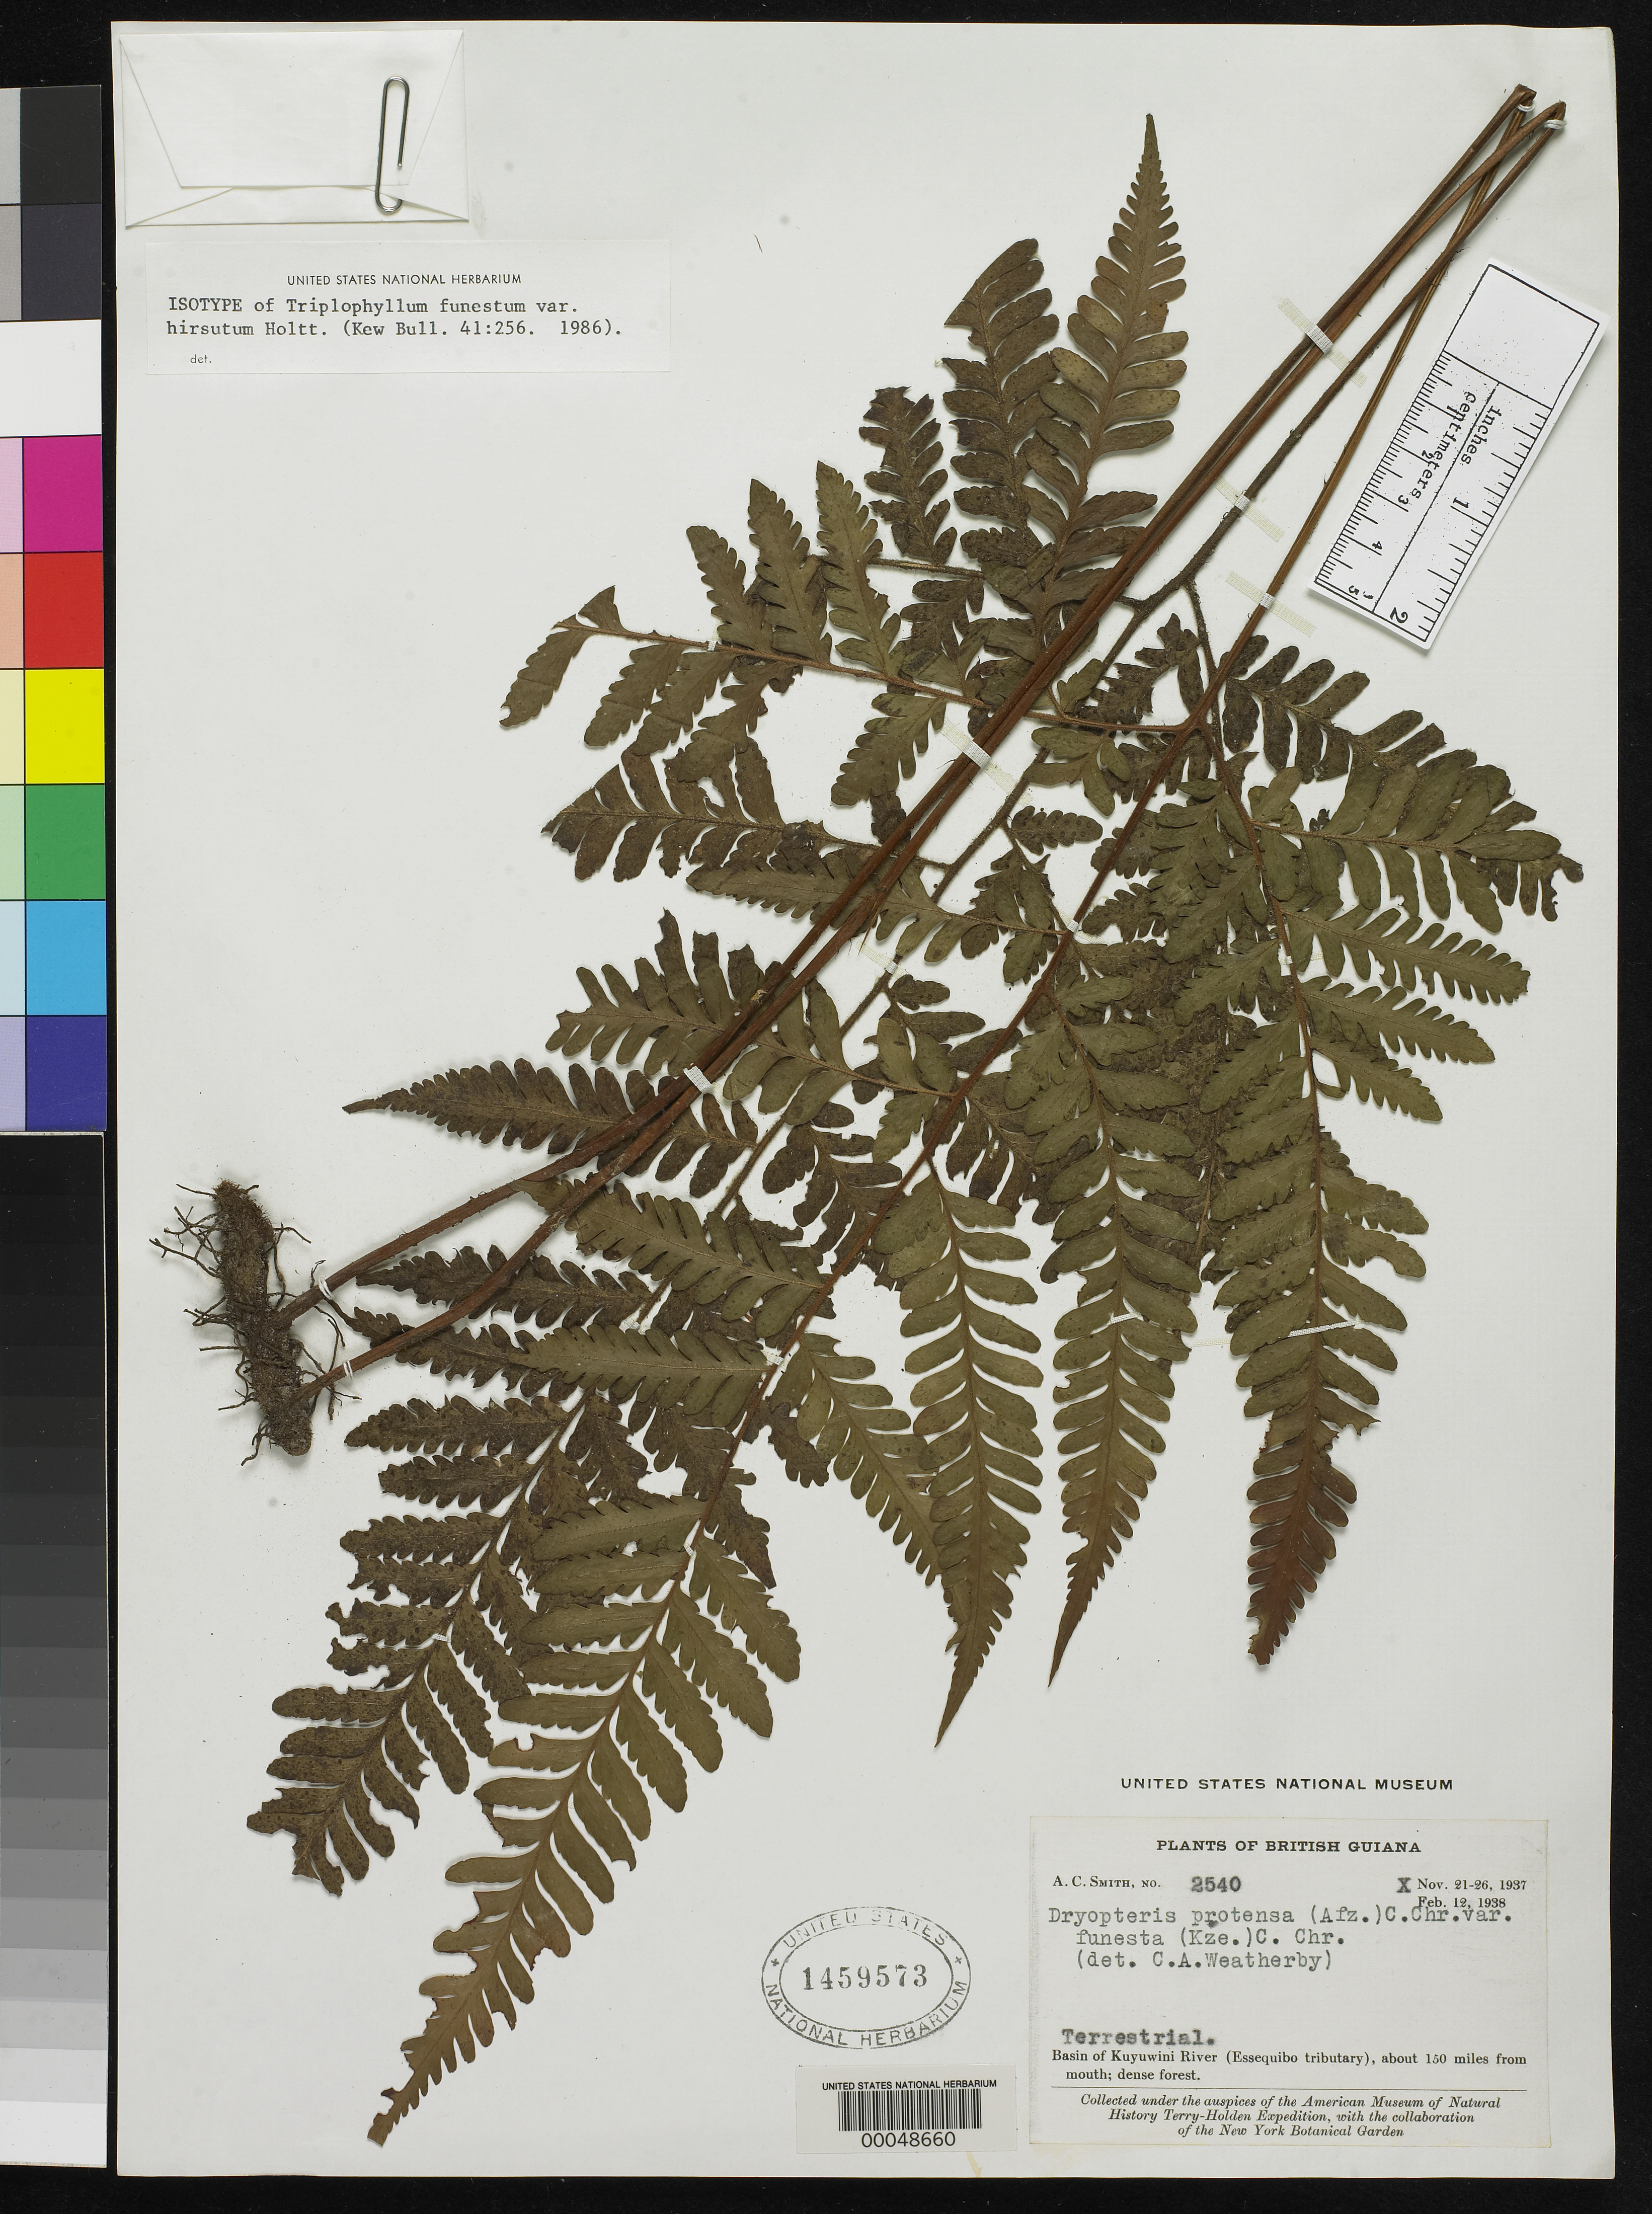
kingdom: Plantae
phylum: Tracheophyta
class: Polypodiopsida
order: Polypodiales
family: Tectariaceae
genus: Triplophyllum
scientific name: Triplophyllum funestum var. hirsutum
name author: Holttum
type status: Isotype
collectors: A. C. Smith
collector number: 2540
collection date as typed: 21 Nov 1937 to 26 Nov 1937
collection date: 1937-11-21/1937-11-26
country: Guyana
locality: Basin of Kuyuwini River, Essequibo tributary, ca. 150 mi from its mouth.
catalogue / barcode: US 1459573